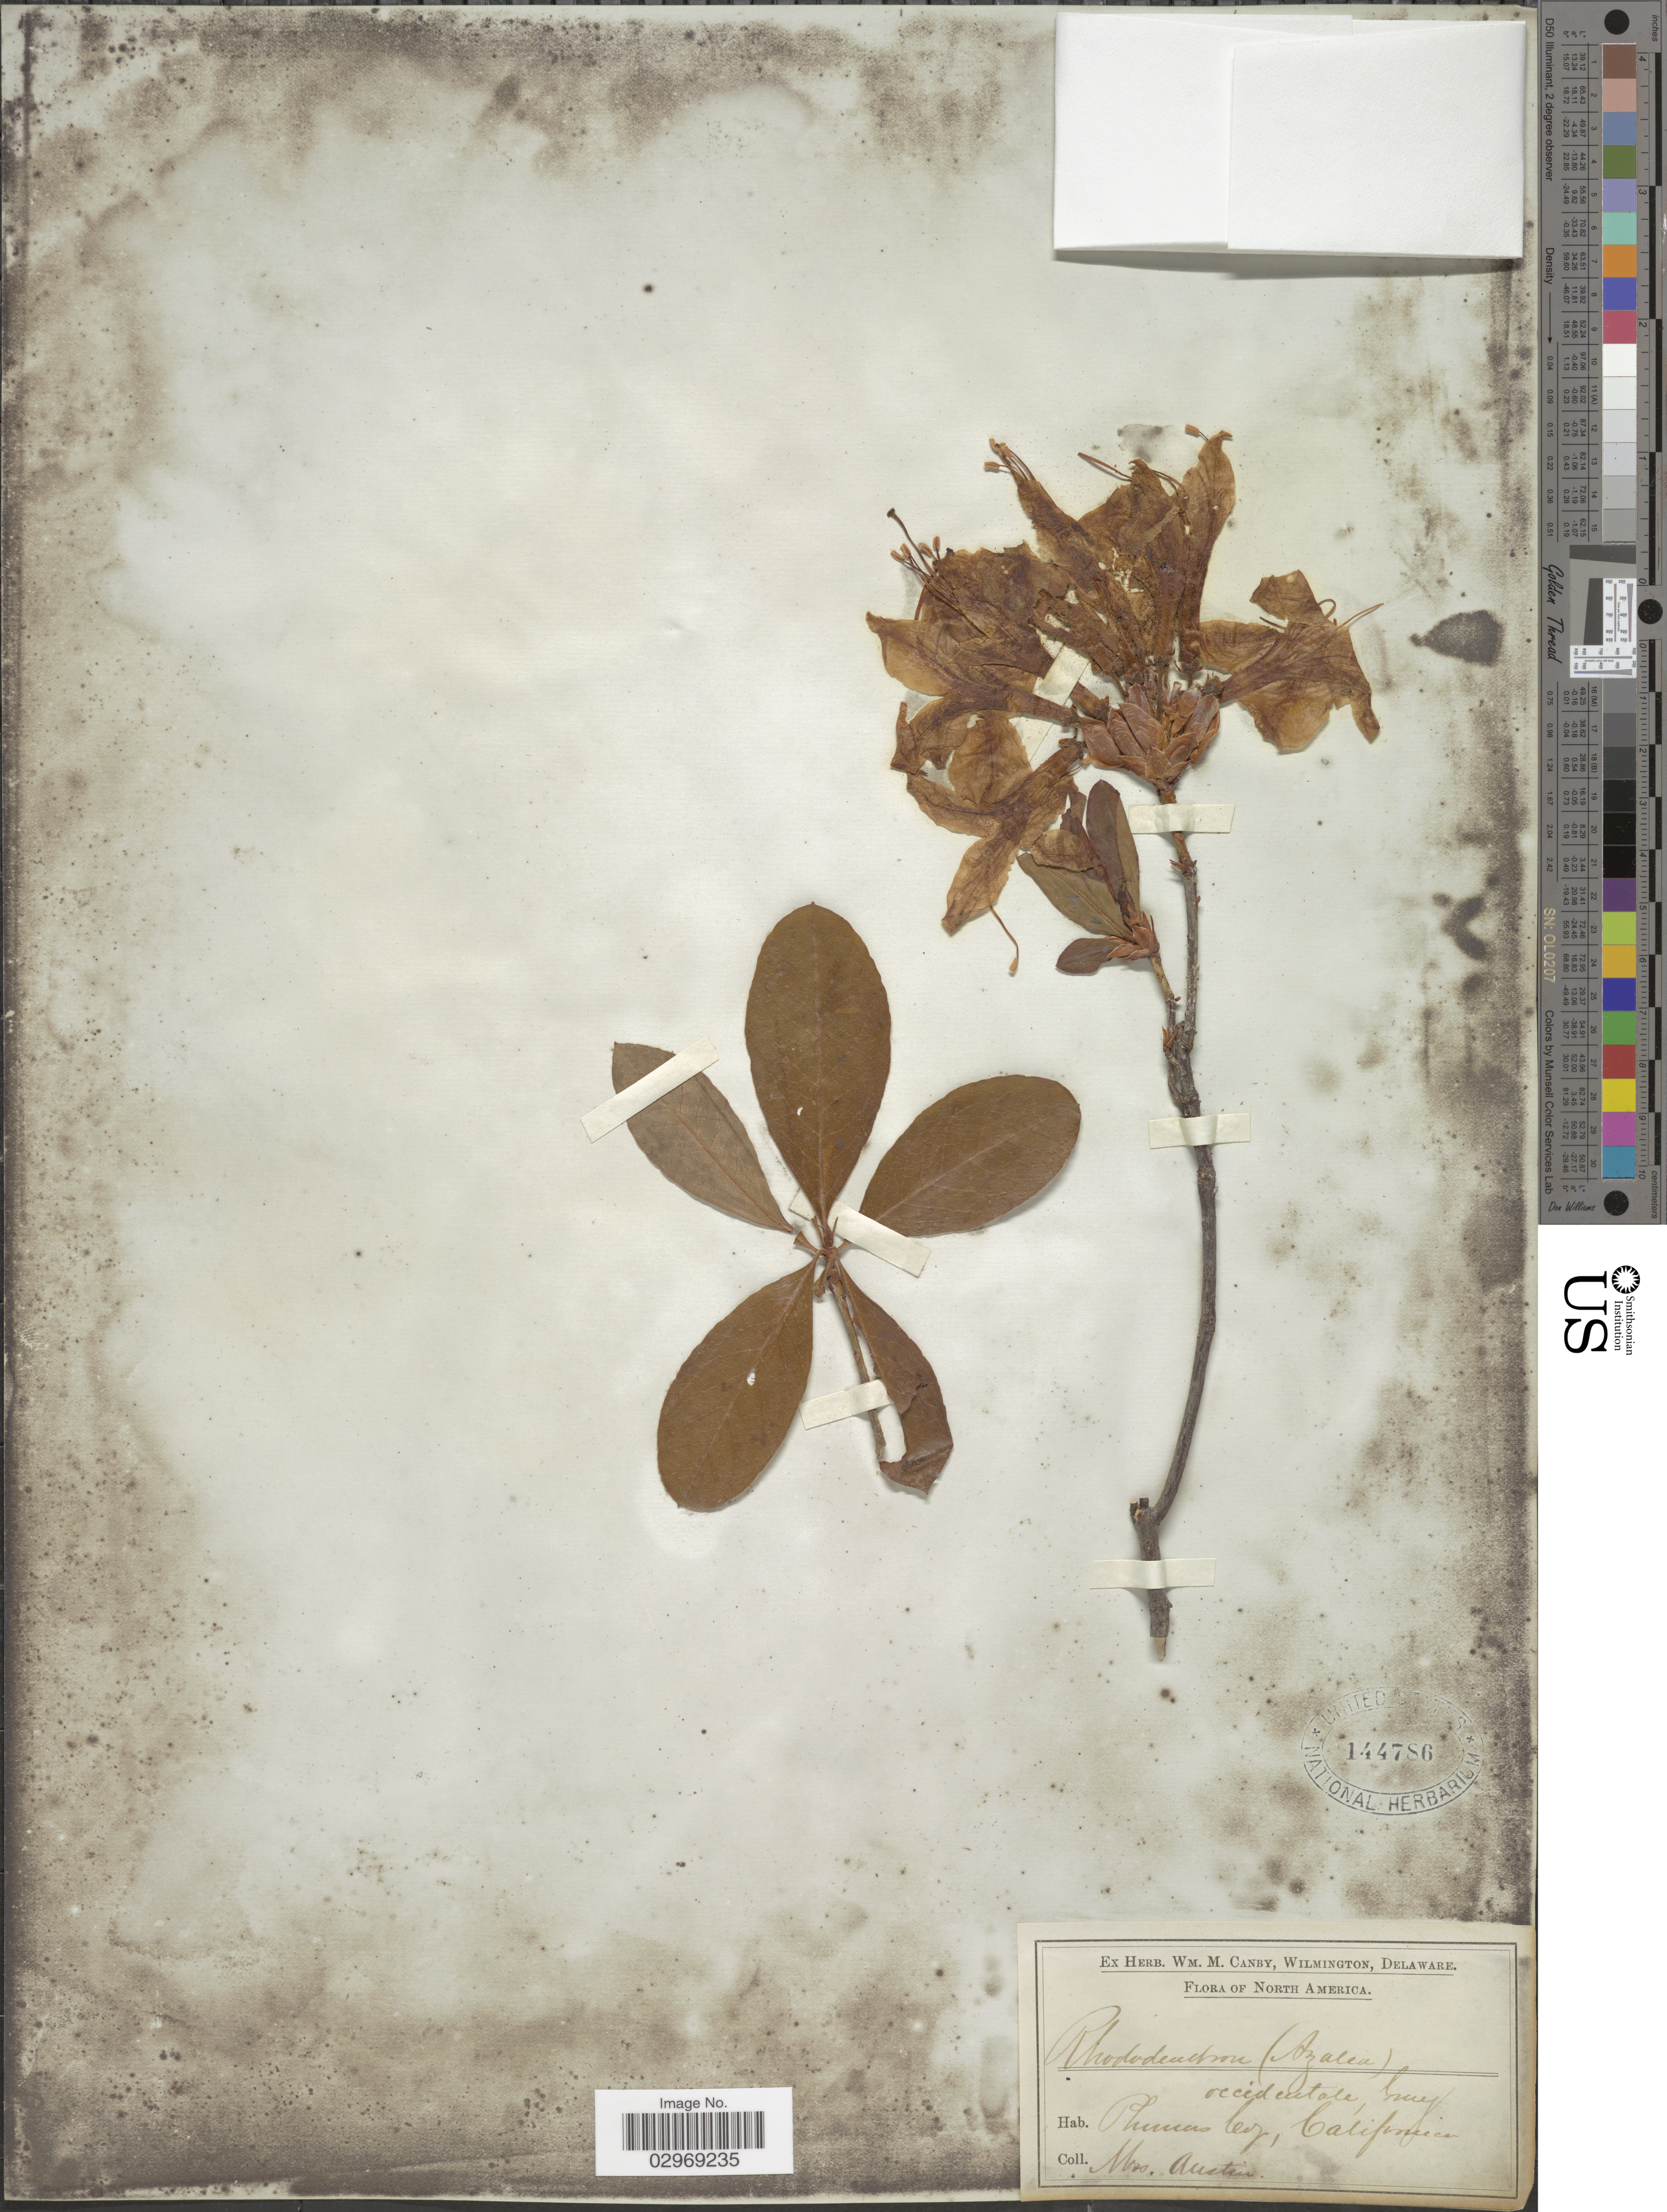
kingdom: Plantae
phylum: Tracheophyta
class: Magnoliopsida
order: Ericales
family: Ericaceae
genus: Rhododendron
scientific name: Rhododendron occidentale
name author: (Torr. & A. Gray) A. Gray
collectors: Austin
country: United States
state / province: California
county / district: Plumas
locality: Plumas Coy.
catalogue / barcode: US 144786